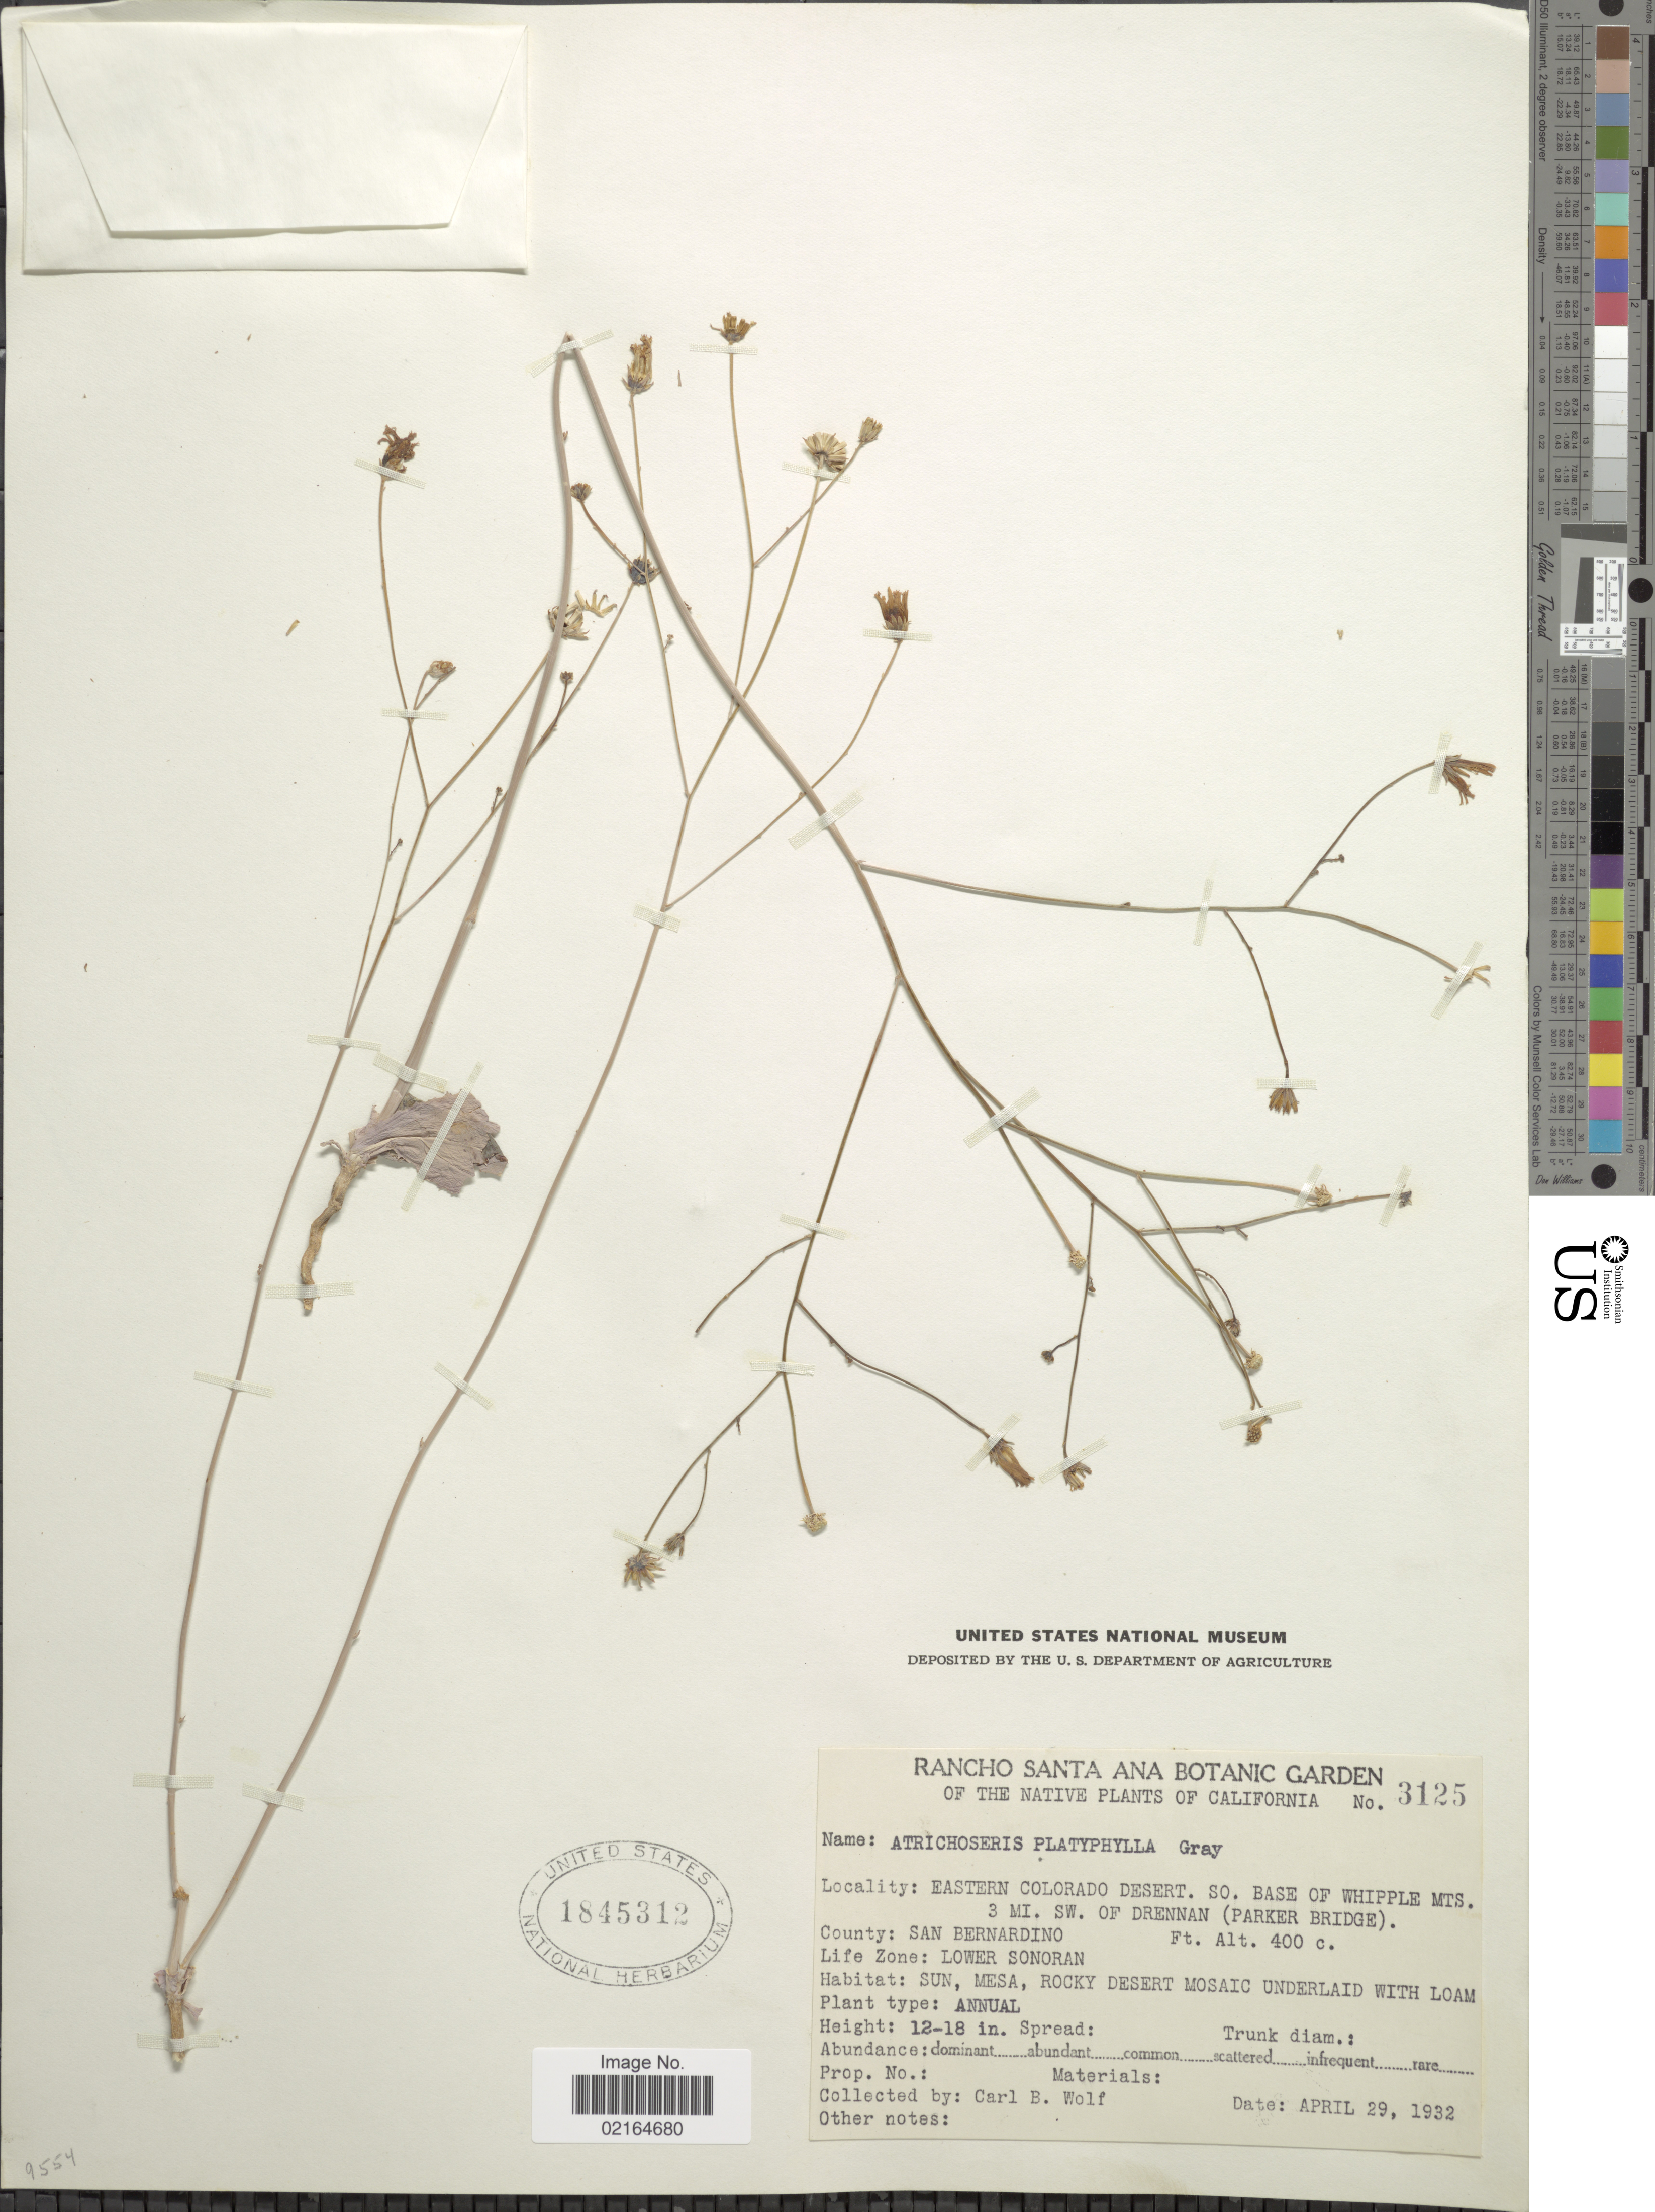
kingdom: Plantae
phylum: Tracheophyta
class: Magnoliopsida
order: Asterales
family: Asteraceae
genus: Atrichoseris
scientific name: Atrichoseris platyphylla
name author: A. Gray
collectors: C. B. Wolf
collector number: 3125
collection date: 1932-04-29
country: United States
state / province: California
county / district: San Bernardino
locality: The native plants of California, Eastern Colorado Desert, So. Base of Whipple Mts. 3 mi. SW. of Drennan (Parker Bridge), County: San Bernardino, life zone: Lower Sonoran.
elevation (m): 122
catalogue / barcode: US 1845312